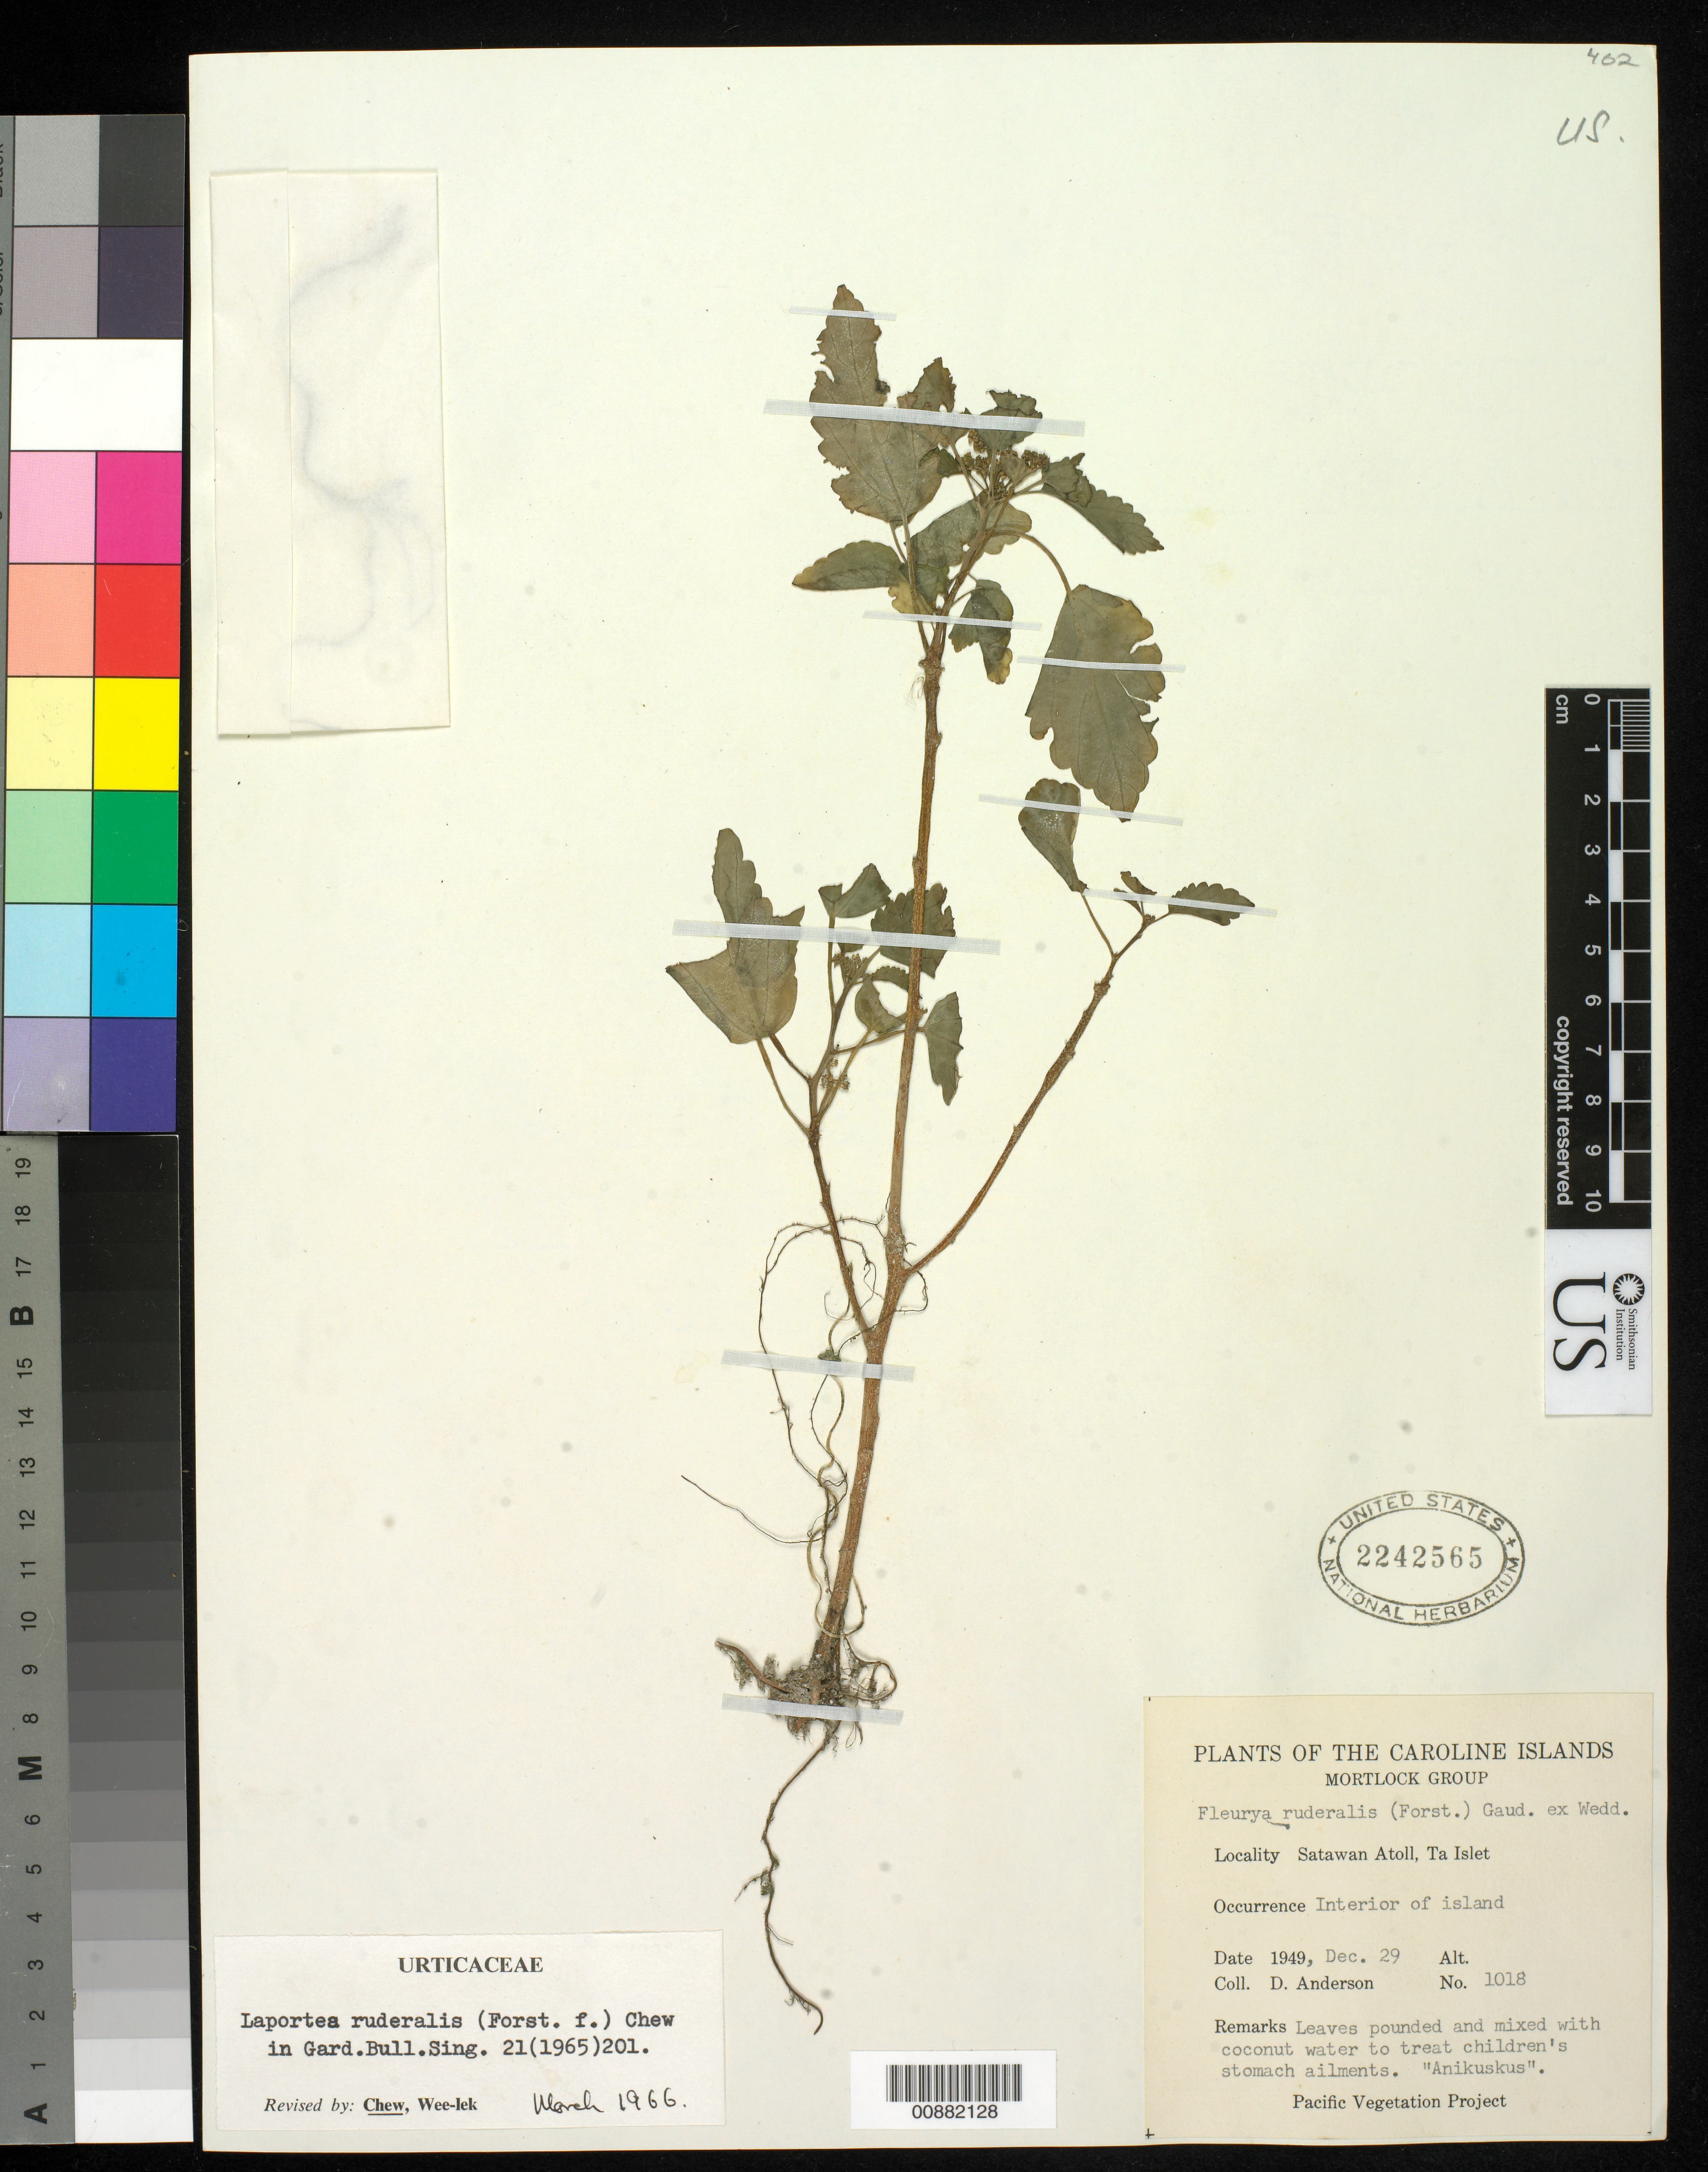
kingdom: Plantae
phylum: Tracheophyta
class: Magnoliopsida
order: Rosales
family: Urticaceae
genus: Laportea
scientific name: Laportea ruderalis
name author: (G. Forst.) Chew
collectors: D. Anderson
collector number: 1018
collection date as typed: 29 Dec 1949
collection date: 1949-12-29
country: Micronesia, Federated States of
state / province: Truk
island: Satawan Atoll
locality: Ta Islet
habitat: interior of island.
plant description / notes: Copied to EBDCS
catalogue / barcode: US 2242565